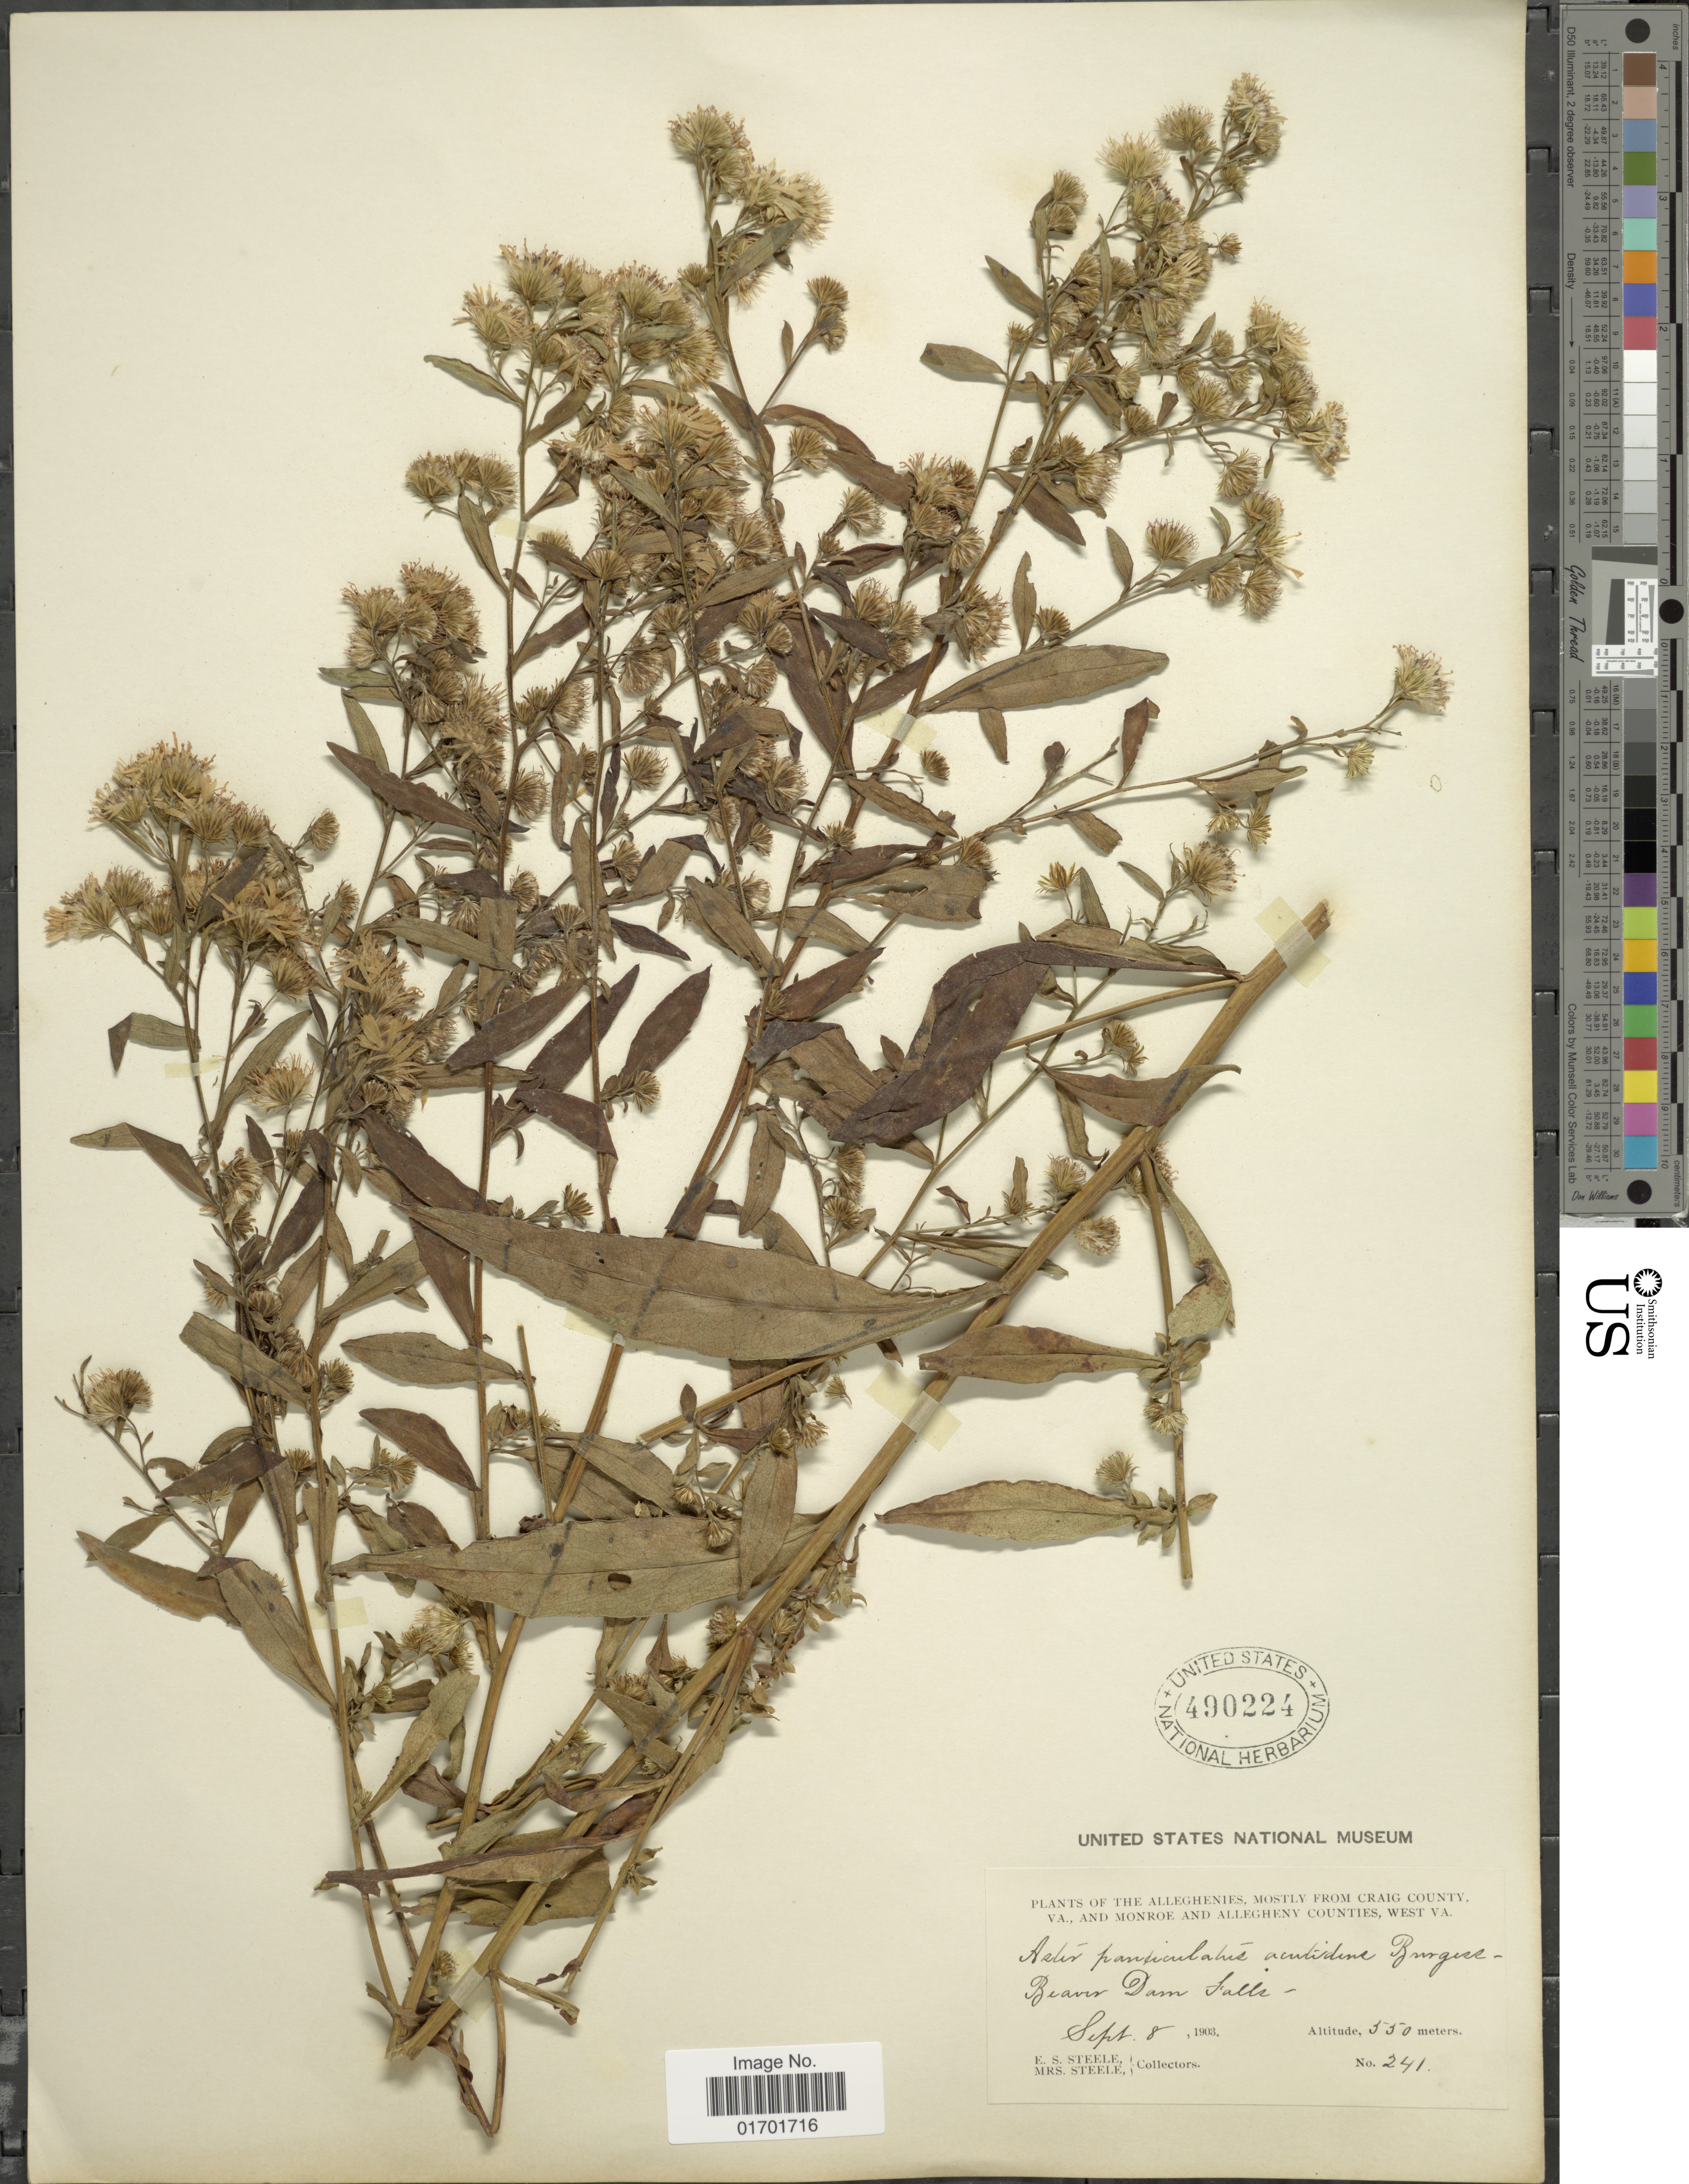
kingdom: Plantae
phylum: Tracheophyta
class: Magnoliopsida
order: Asterales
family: Asteraceae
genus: Symphyotrichum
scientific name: Symphyotrichum lanceolatum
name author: (Willd.) G.L. Nesom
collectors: E. Steele & Mrs. E. S. Steele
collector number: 241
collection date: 1903-09-08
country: United States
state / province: Virginia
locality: The Alleghenies mostly from Craig County, VA., and Monroe and Allegheny Counties, West VA, Beaver Dam Falls.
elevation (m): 550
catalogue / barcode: US 490224